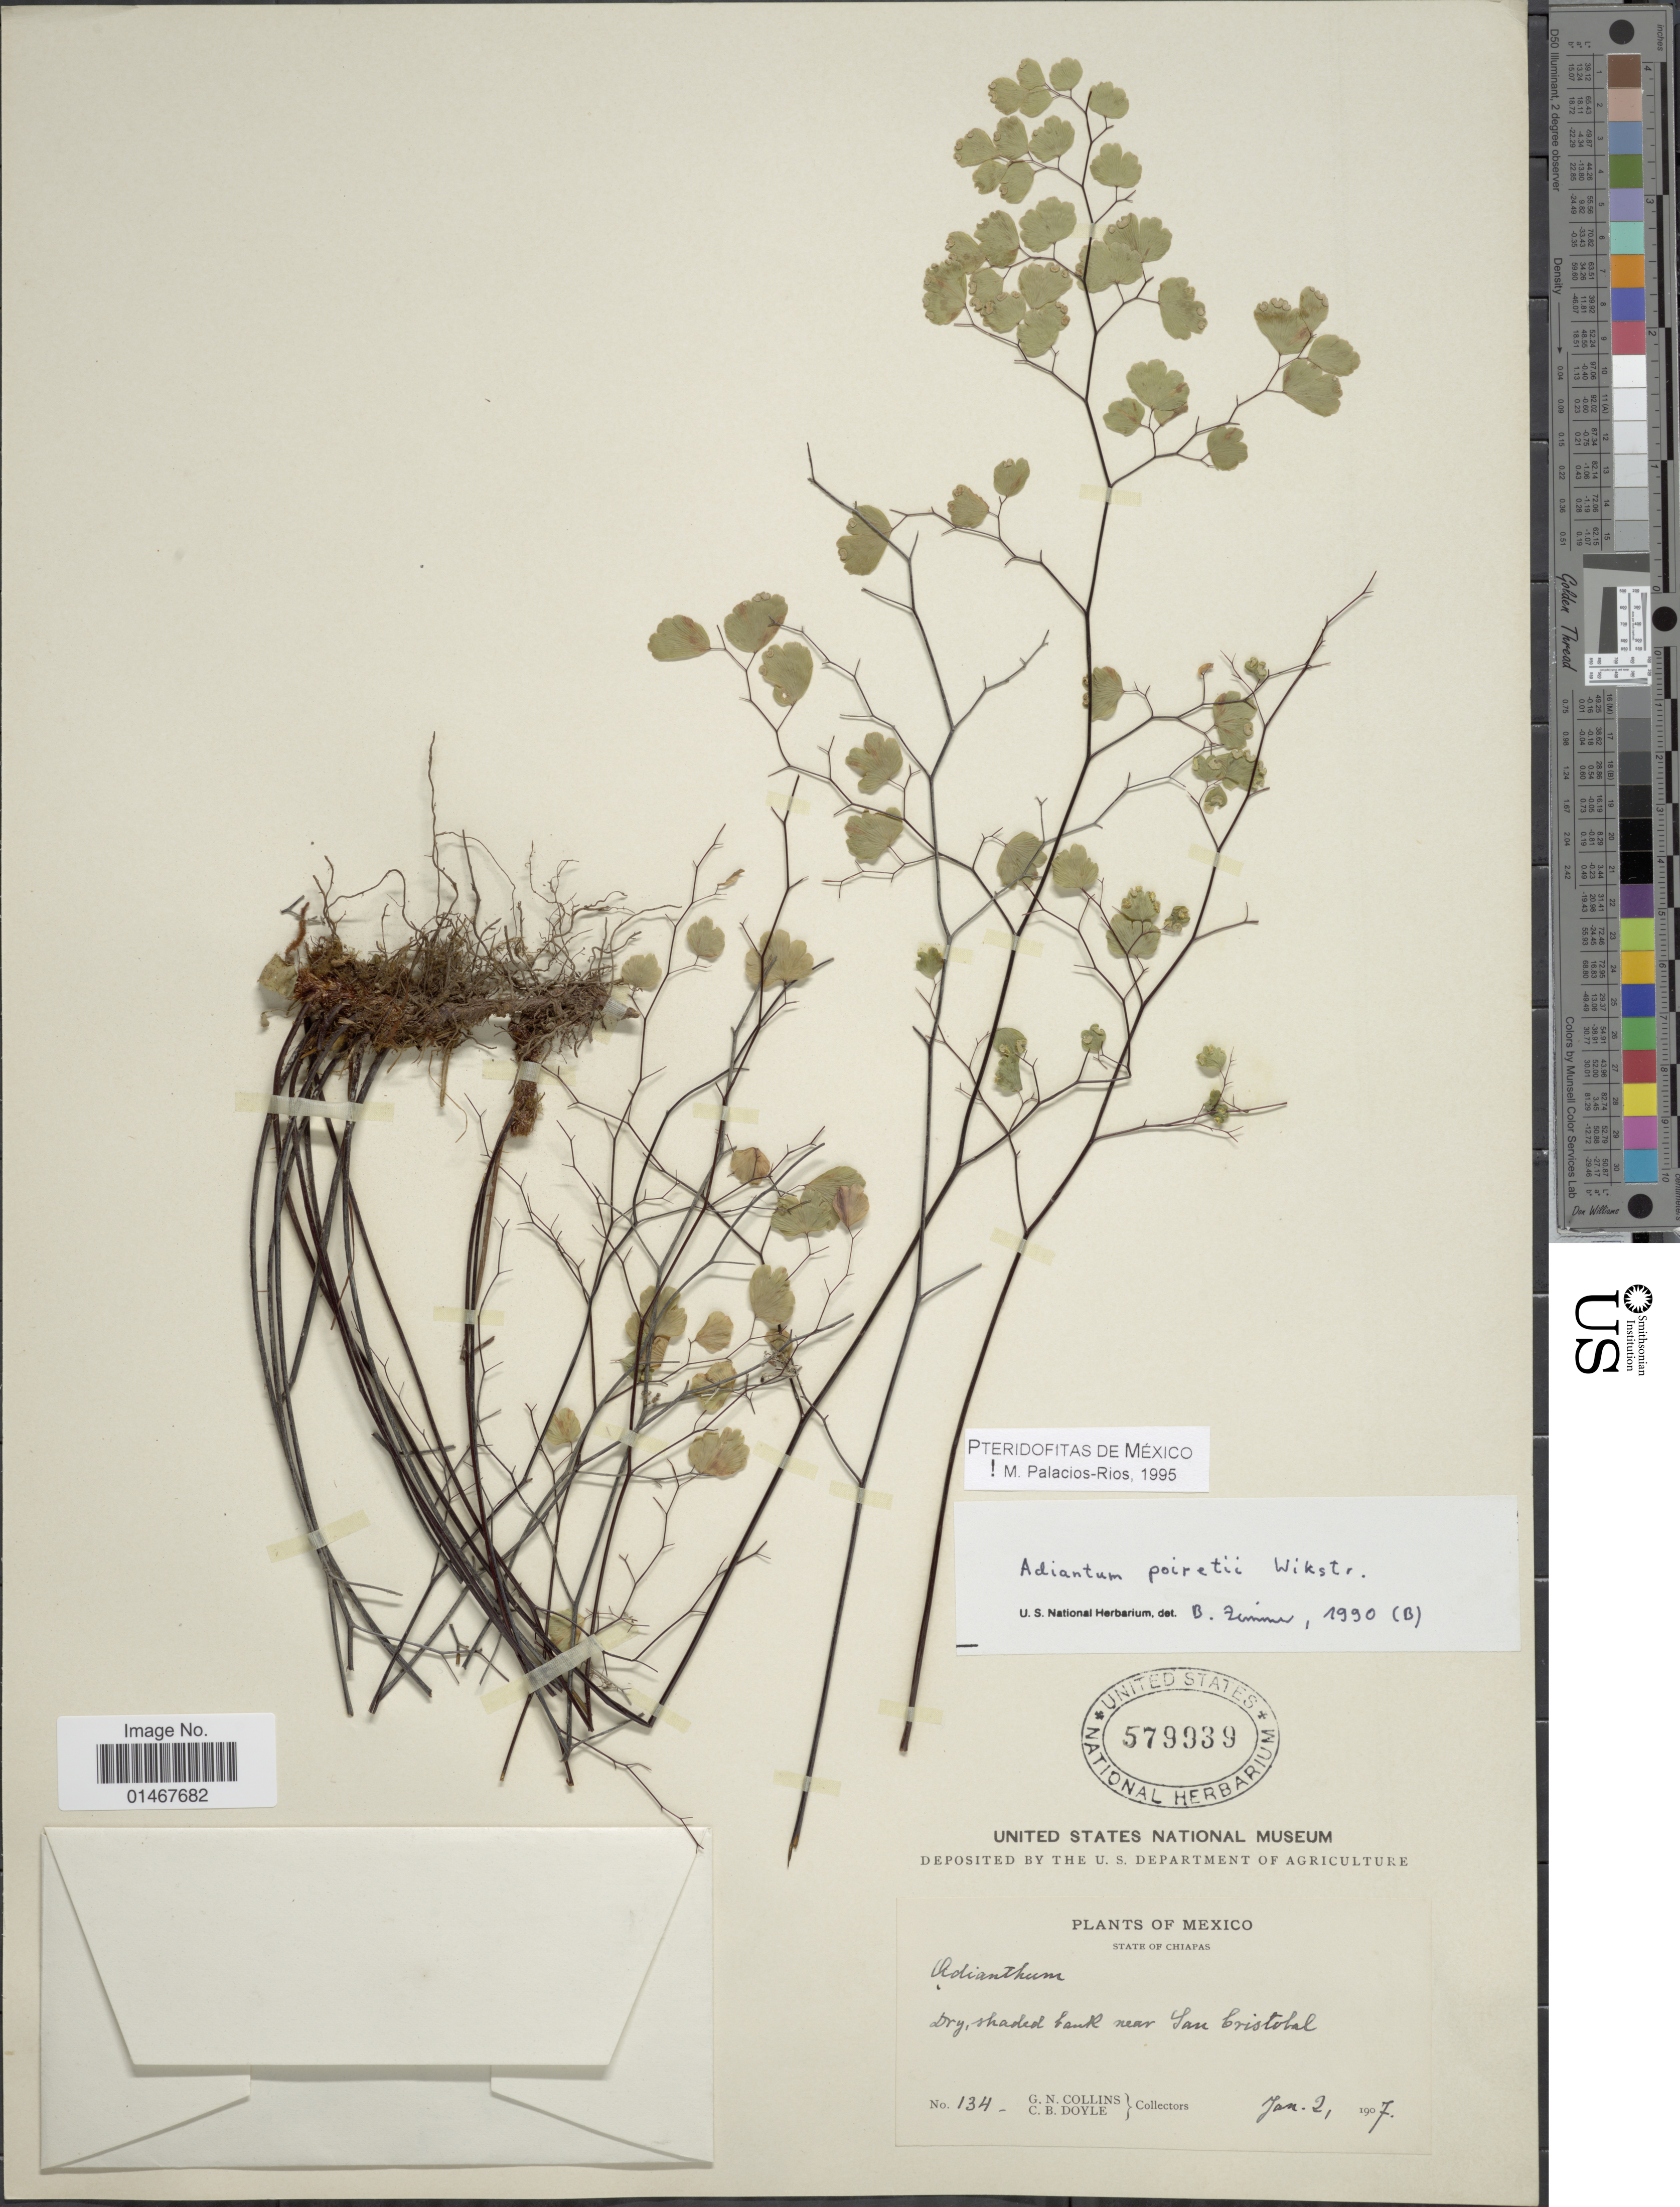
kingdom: Plantae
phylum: Tracheophyta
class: Polypodiopsida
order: Polypodiales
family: Pteridaceae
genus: Adiantum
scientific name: Adiantum poiretii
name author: Wikstr.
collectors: G. Collins & C. Doyle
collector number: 134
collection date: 1907-01-02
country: Mexico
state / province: Chiapas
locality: Dry, sjaded bank near San Cristobal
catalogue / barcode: US 579939